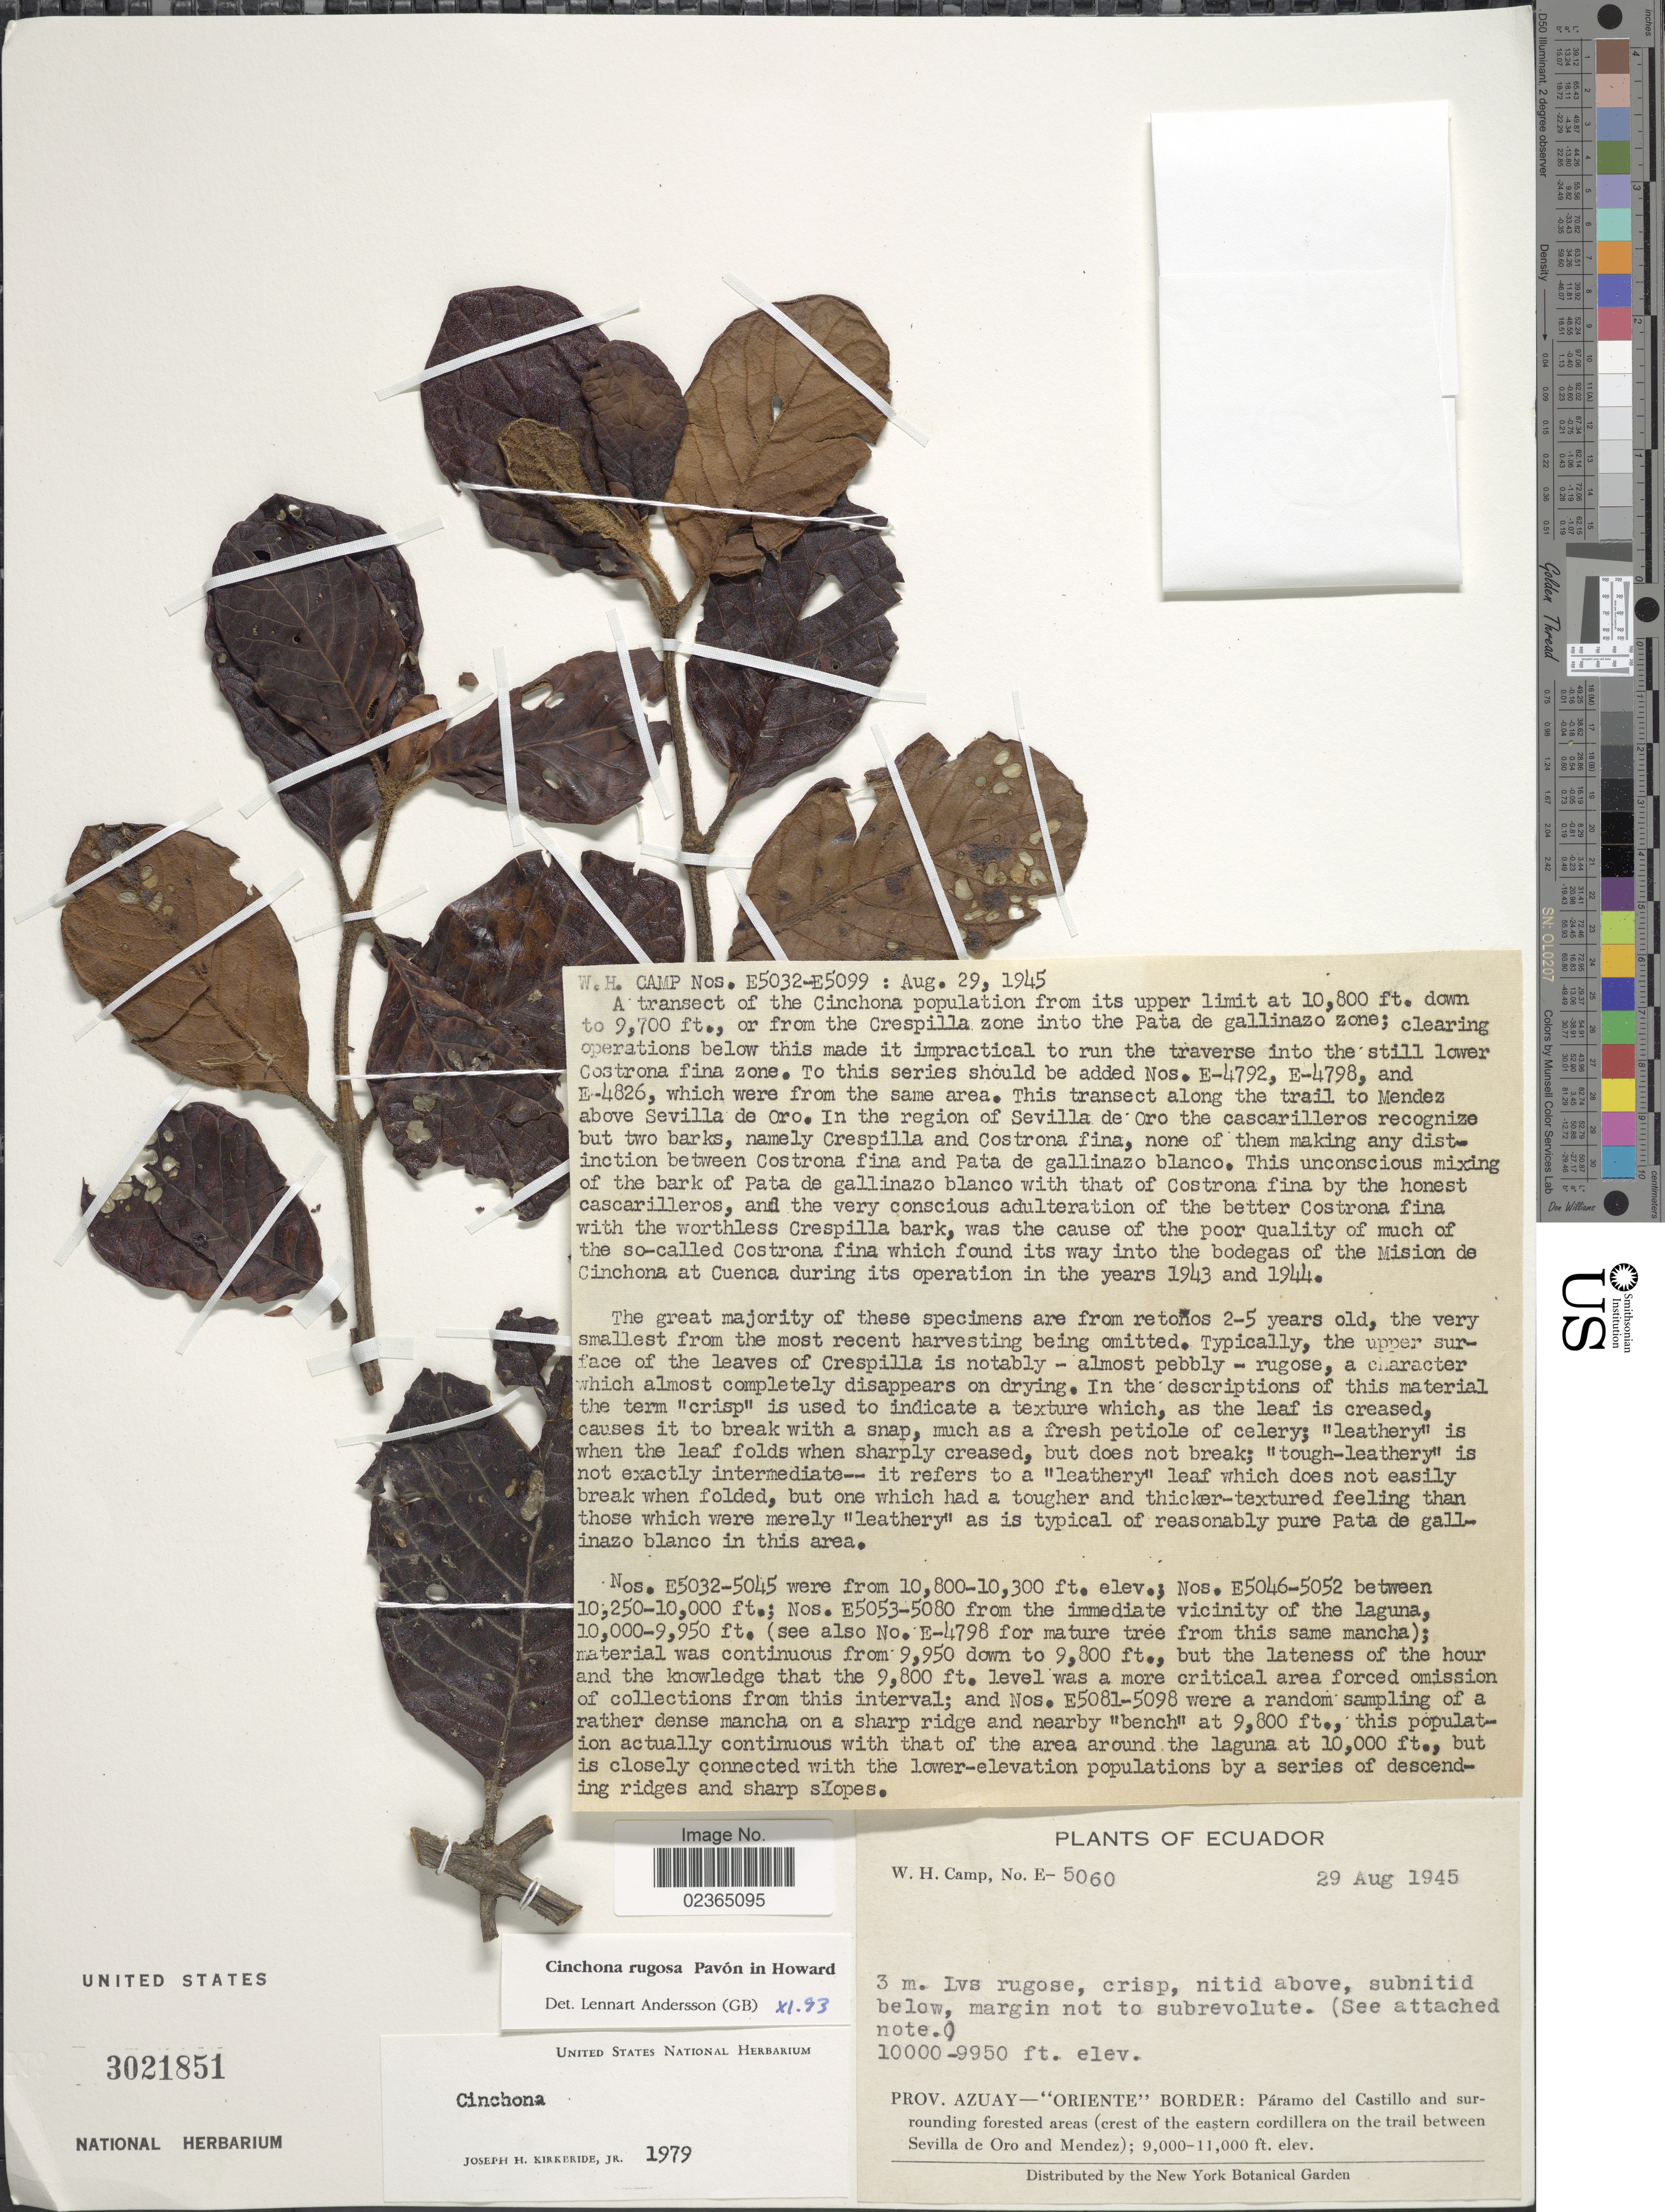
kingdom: Plantae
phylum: Tracheophyta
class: Magnoliopsida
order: Gentianales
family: Rubiaceae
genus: Cinchona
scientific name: Cinchona rugosa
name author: Pav.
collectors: W. H. Camp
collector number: E-5060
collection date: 1945-08-29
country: Ecuador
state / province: Azuay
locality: Oriente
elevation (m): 3033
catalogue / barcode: US 3021851